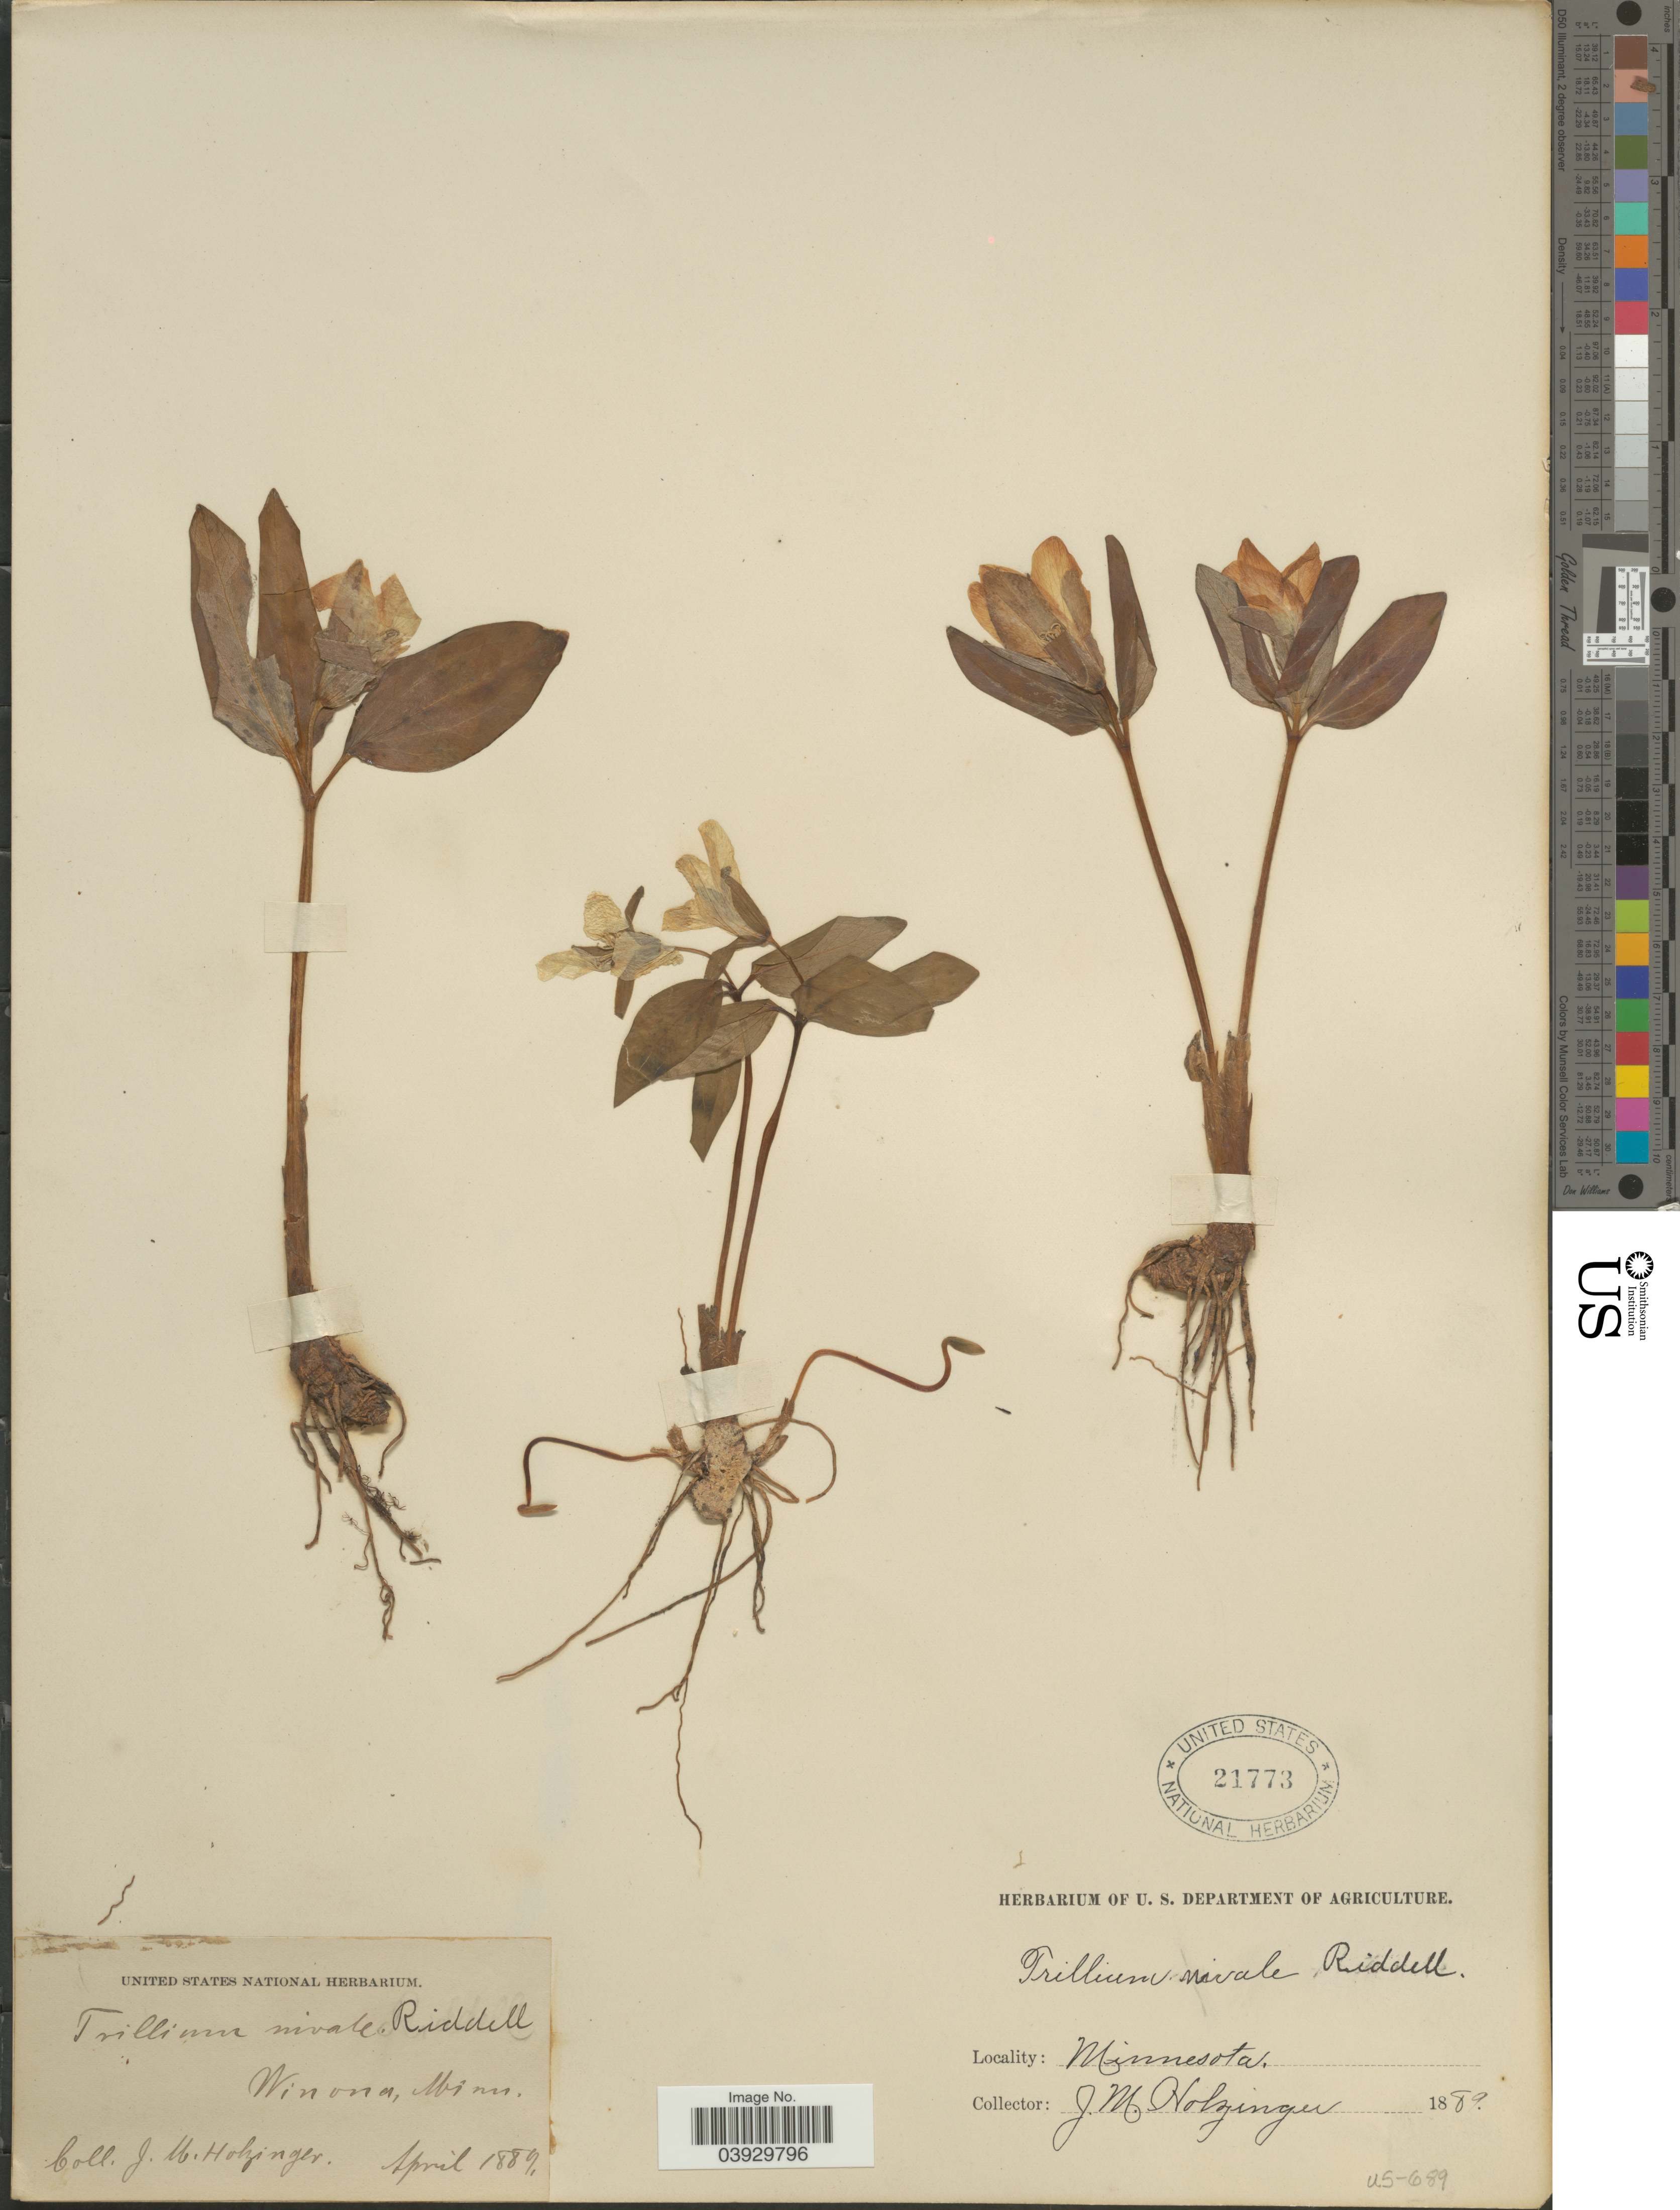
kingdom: Plantae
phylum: Tracheophyta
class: Liliopsida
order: Liliales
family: Melanthiaceae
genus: Trillium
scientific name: Trillium nivale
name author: Riddell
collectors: J. M. Holzinger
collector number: US-689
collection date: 1889-04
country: United States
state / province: Minnesota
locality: Winona.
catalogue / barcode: US 21773